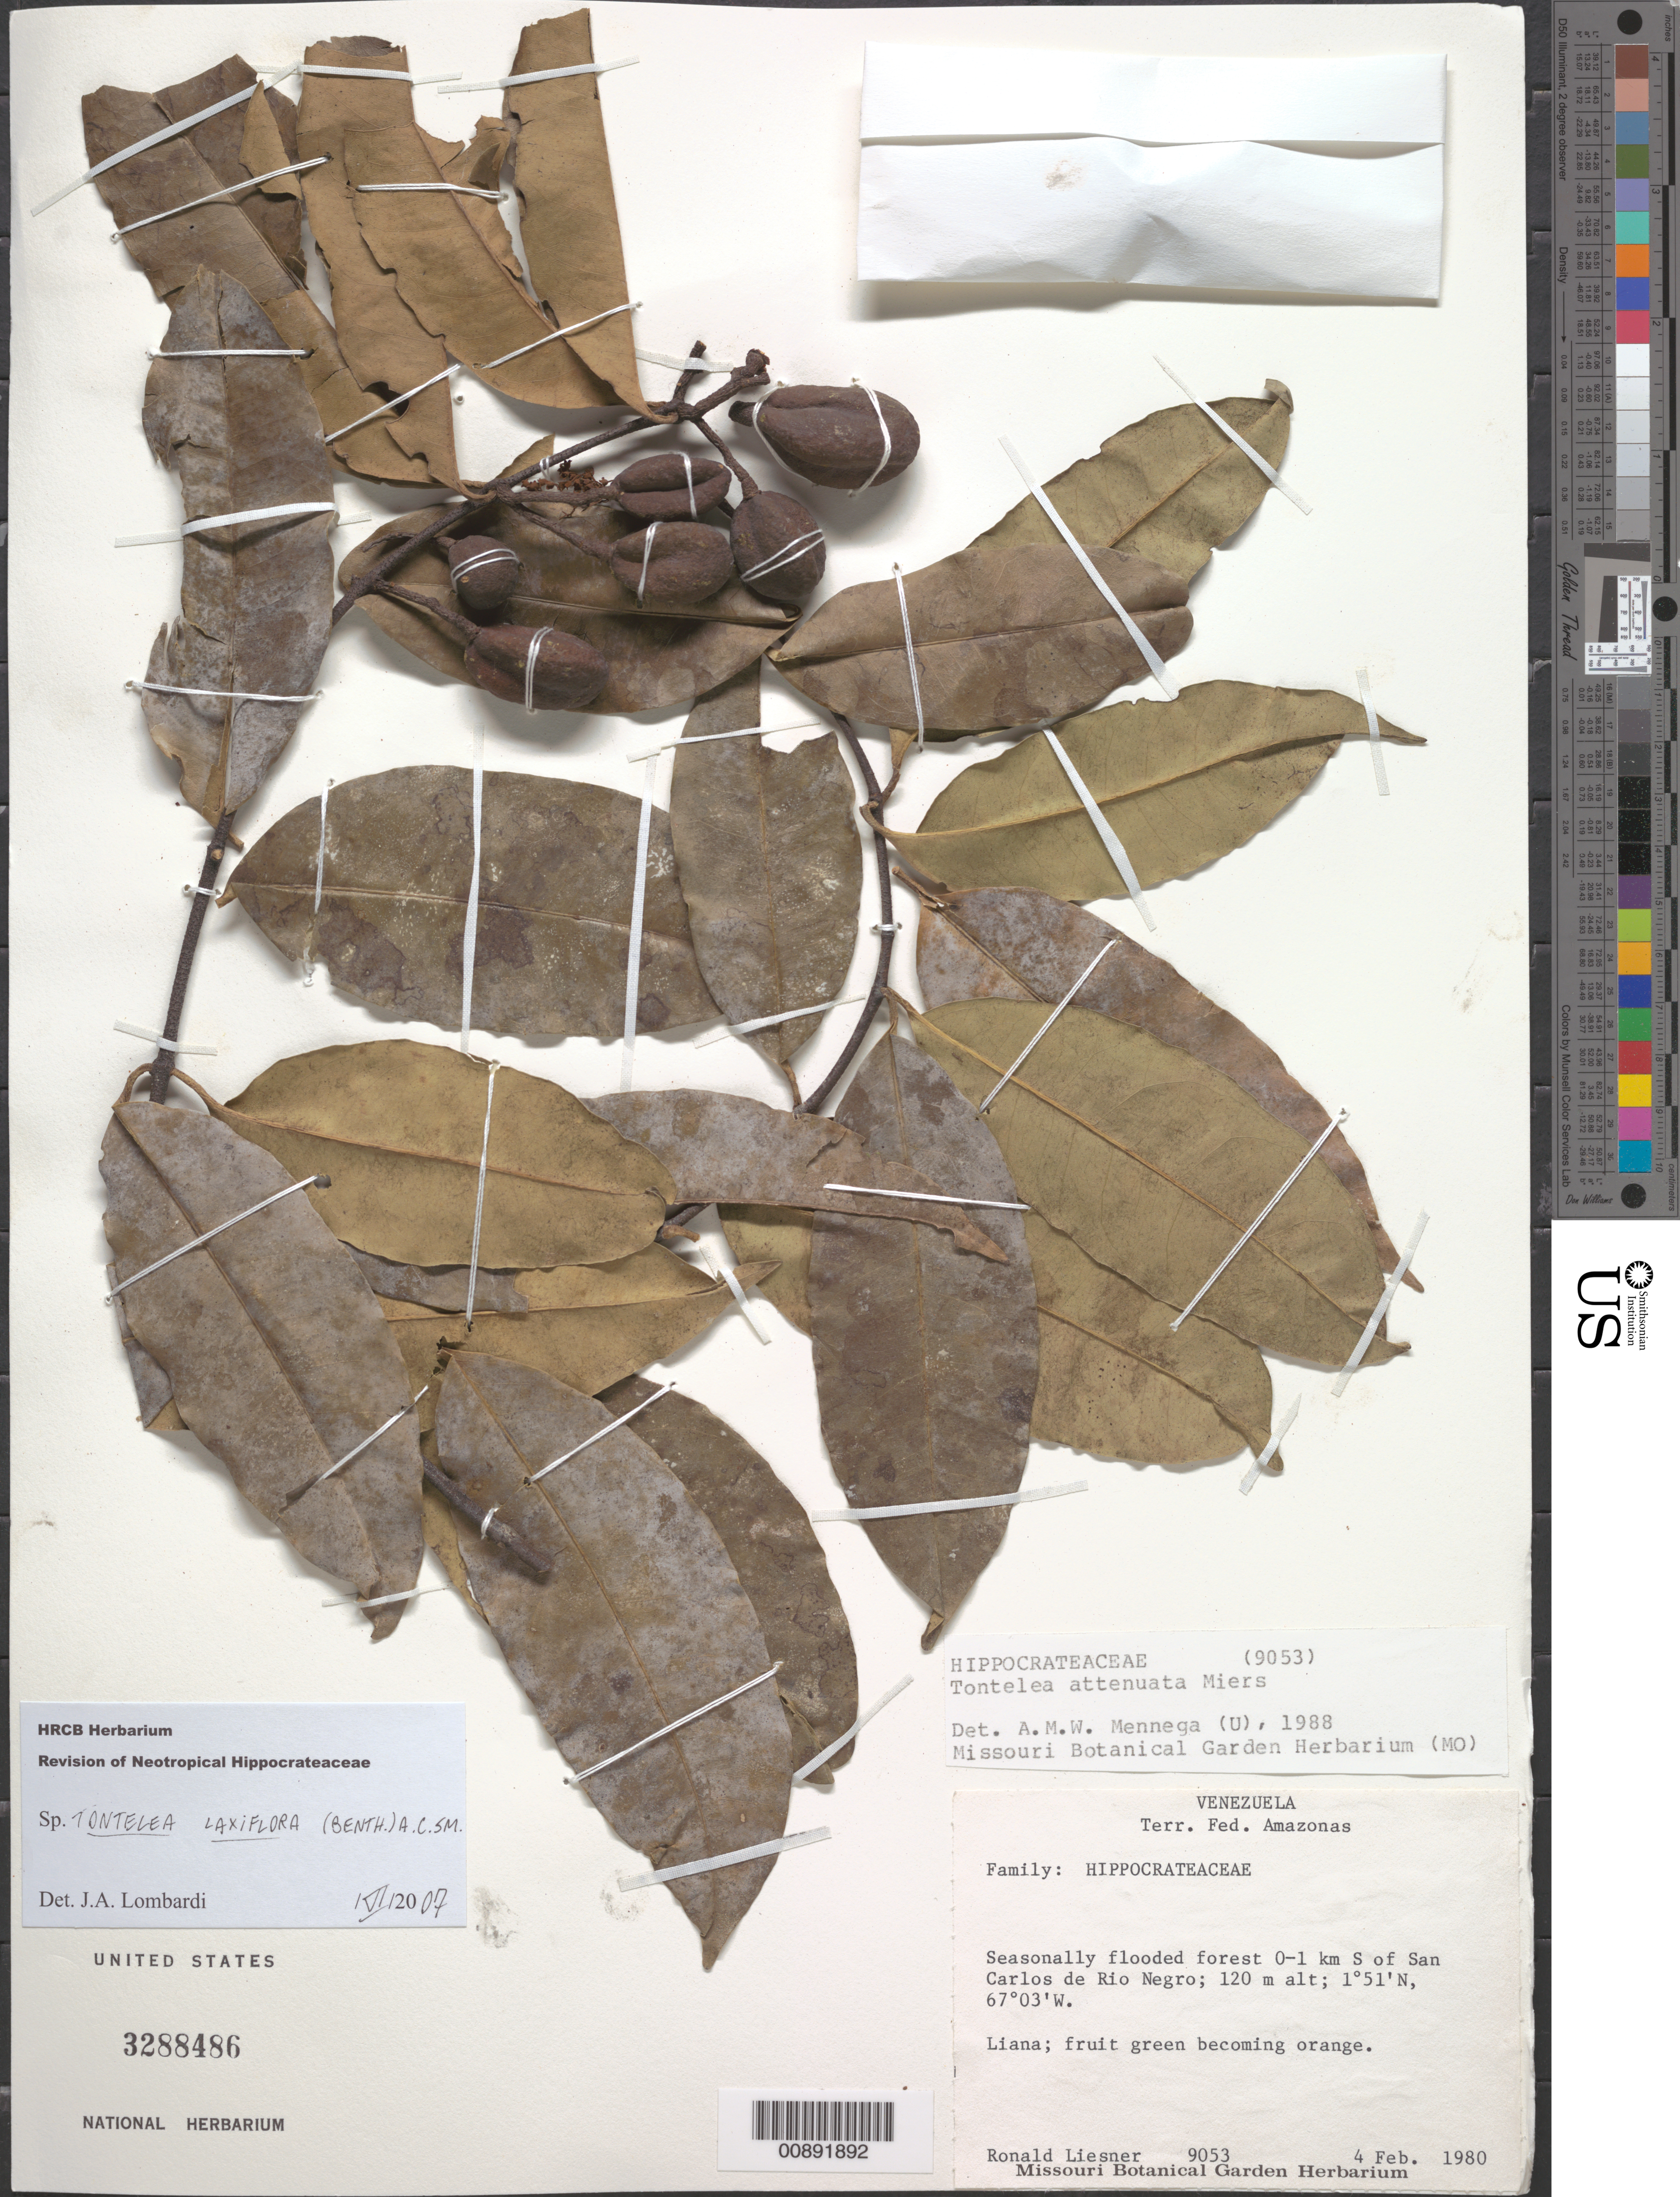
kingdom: Plantae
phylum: Tracheophyta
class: Magnoliopsida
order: Celastrales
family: Celastraceae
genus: Tontelea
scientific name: Tontelea laxiflora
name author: (Benth.) A.C. Sm.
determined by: Lombardi, Julio A.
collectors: R. L. Liesner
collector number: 9053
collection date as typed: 4-Feb-80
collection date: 1980-02-04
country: Venezuela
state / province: Amazonas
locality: San Carlos de Río Negro, 0-1 km S of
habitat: Seasonally flooded forest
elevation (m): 120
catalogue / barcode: US 3288486